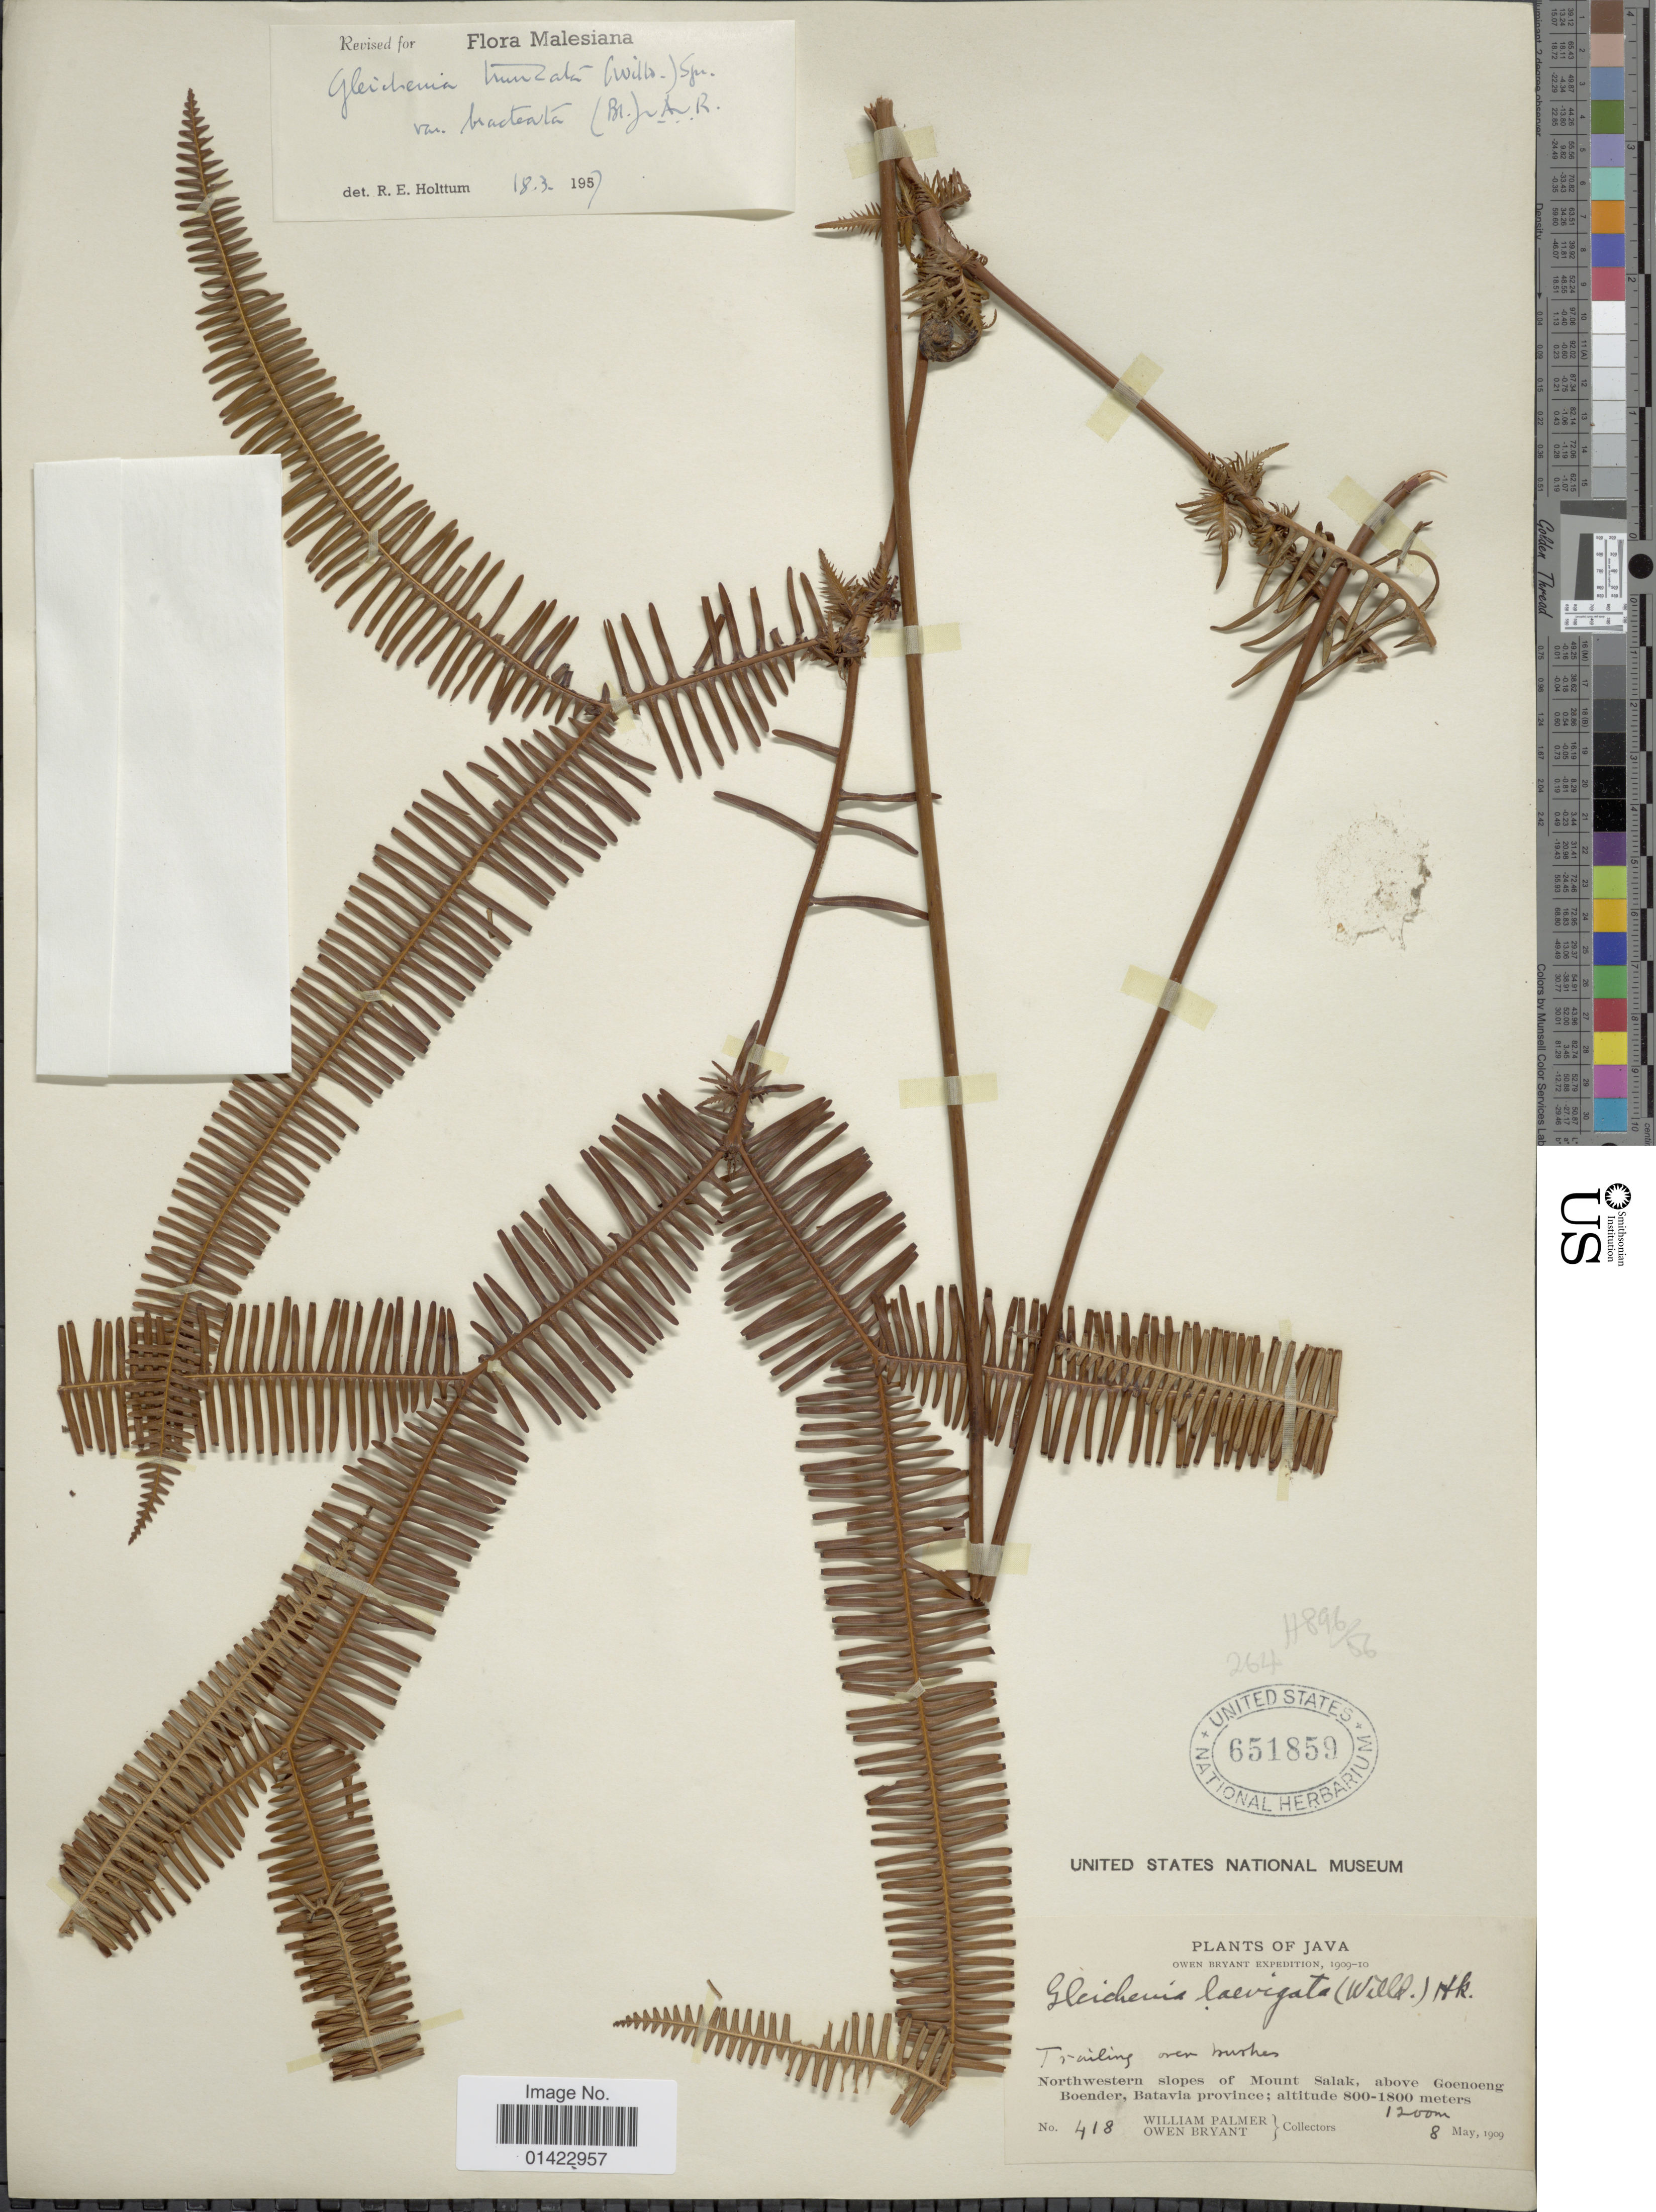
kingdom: Plantae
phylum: Tracheophyta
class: Polypodiopsida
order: Gleicheniales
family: Gleicheniaceae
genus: Sticherus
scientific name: Sticherus truncatus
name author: (Willd.) Nakai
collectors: W. Palmer & O. Bryant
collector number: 418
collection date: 1909-05-08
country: Indonesia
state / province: Java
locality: Northwestern slopes of Mount Salak, above Goenoeng Boender, Batavia province.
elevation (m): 800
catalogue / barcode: US 651859